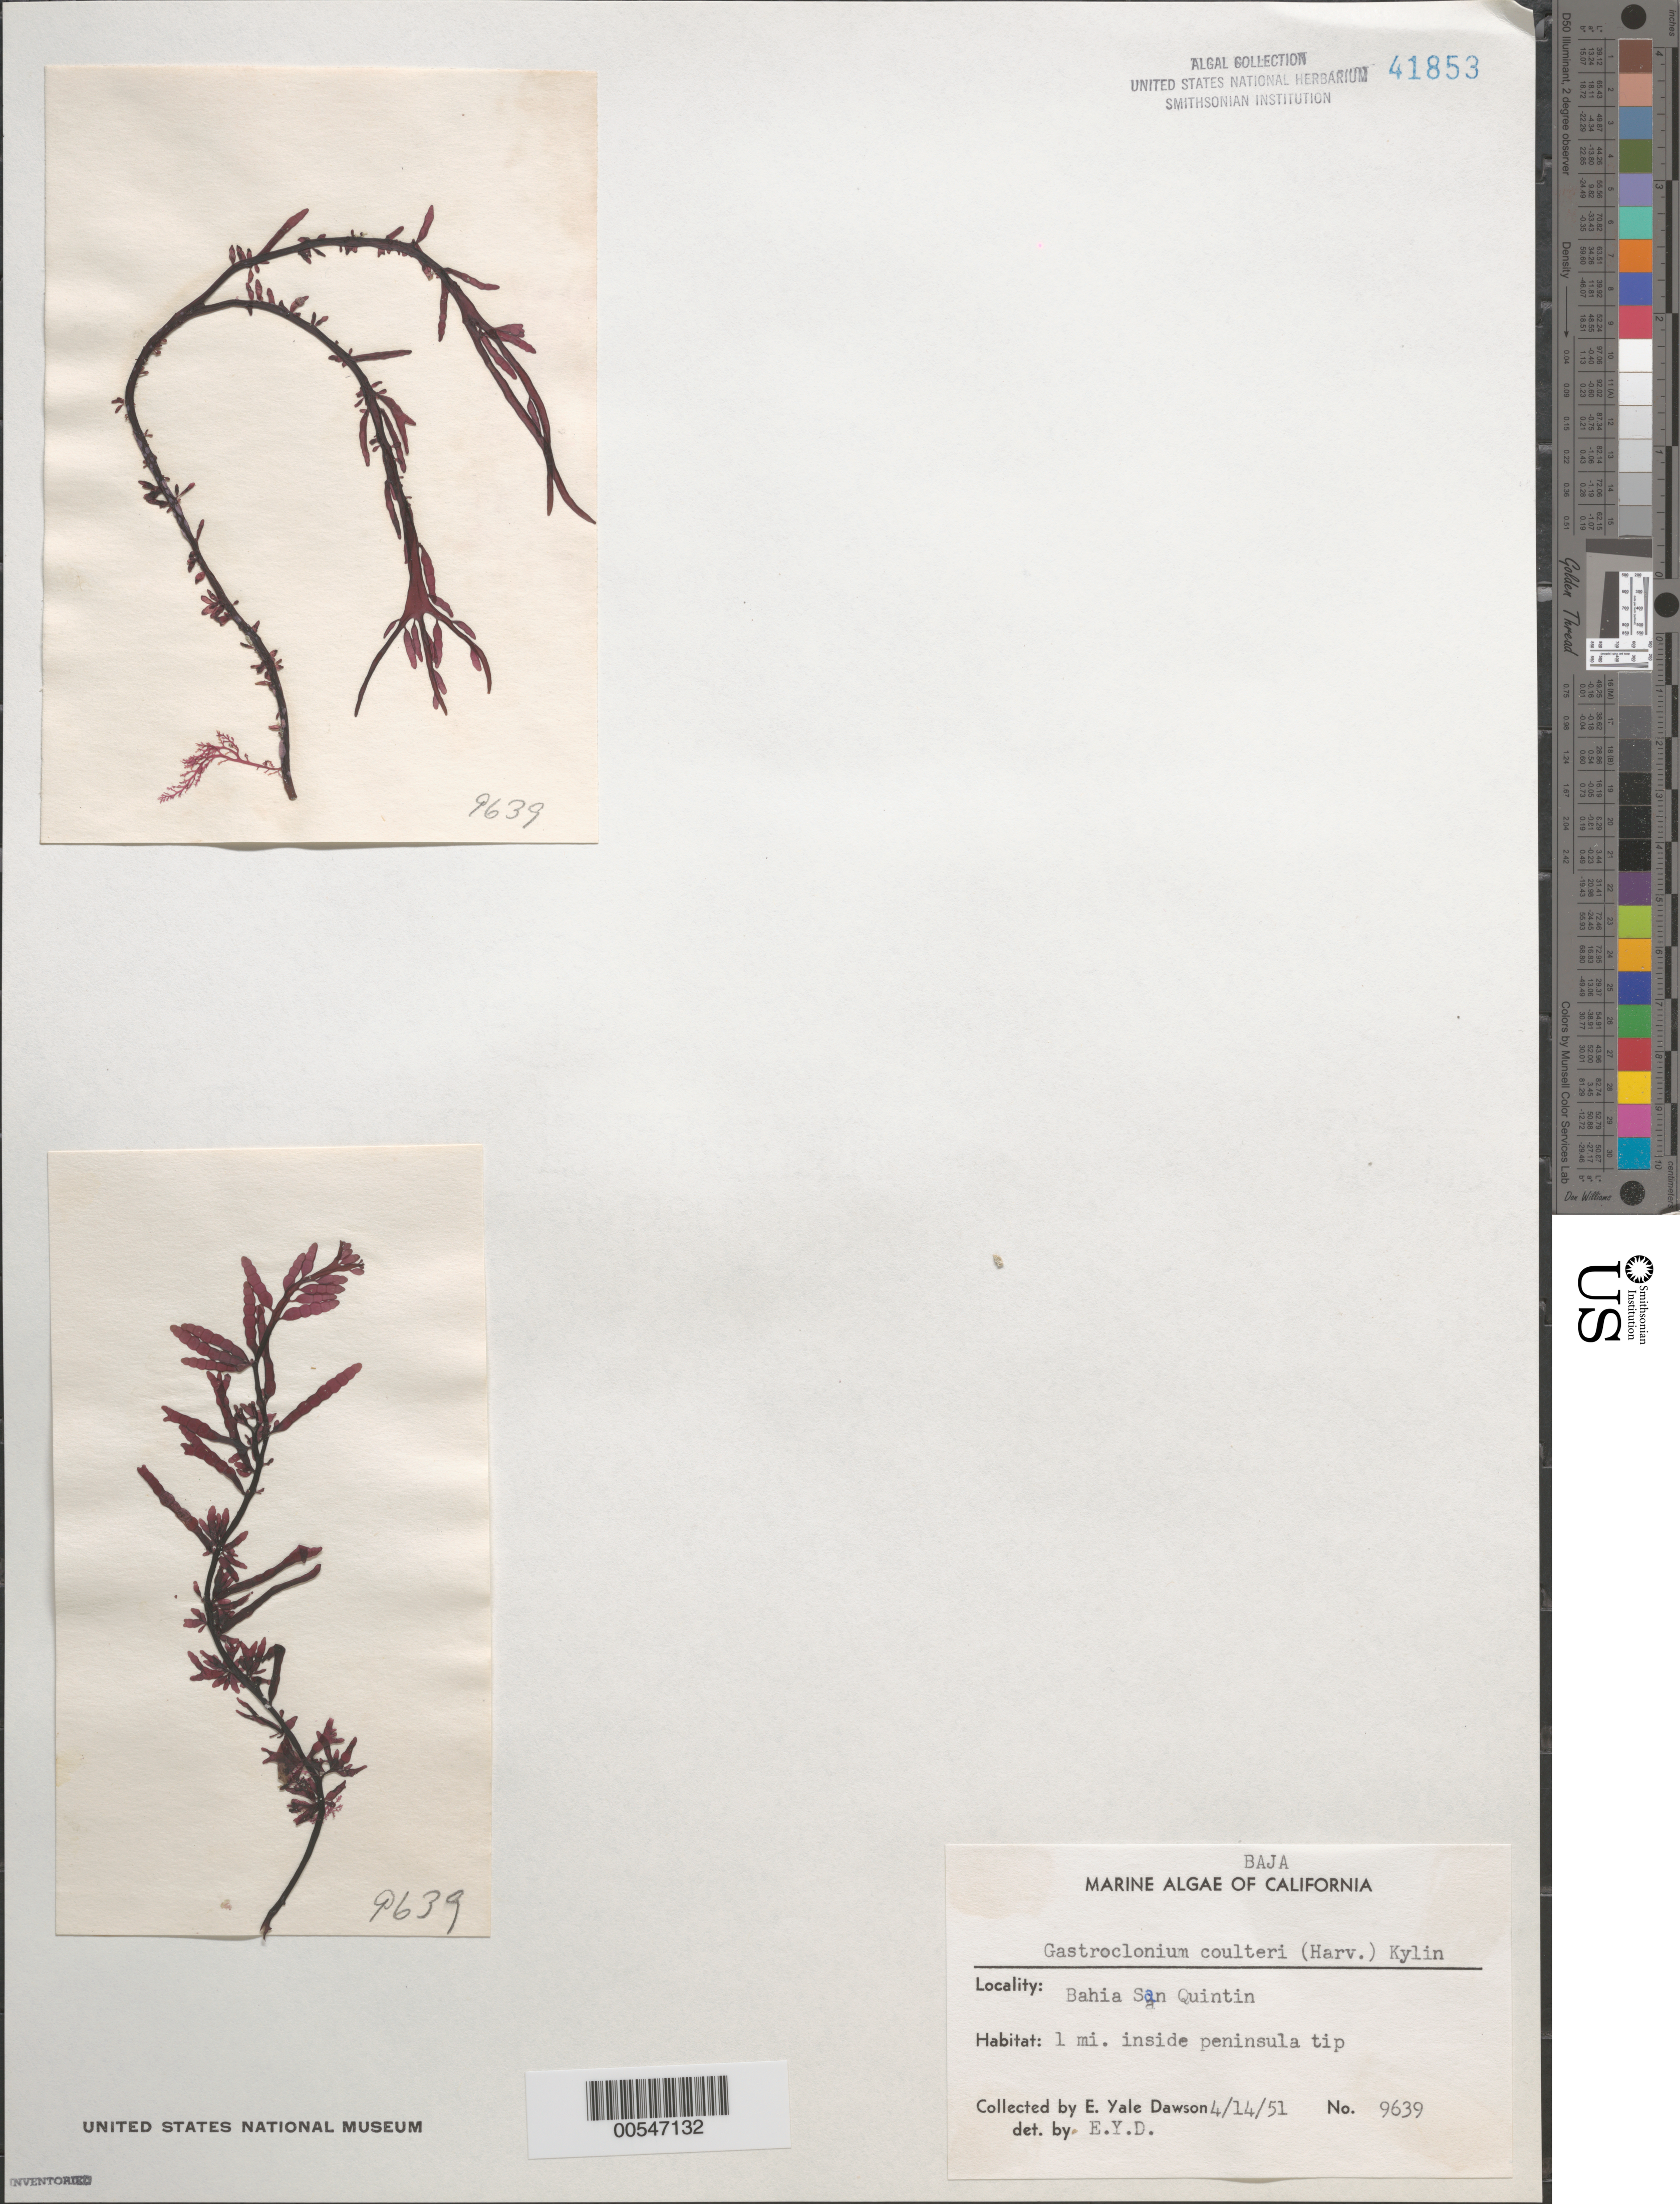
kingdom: Plantae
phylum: Rhodophyta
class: Florideophyceae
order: Rhodymeniales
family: Champiaceae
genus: Neogastroclonium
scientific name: Neogastroclonium subarticulatum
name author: (Turner) L. Le Gall et al.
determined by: Algae name updating Project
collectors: E. Y. Dawson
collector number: EYD 9639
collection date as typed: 14 Apr 1951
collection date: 1951-04-14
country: Mexico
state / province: Baja California Norte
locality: Bahia San Quintin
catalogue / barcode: US 41853